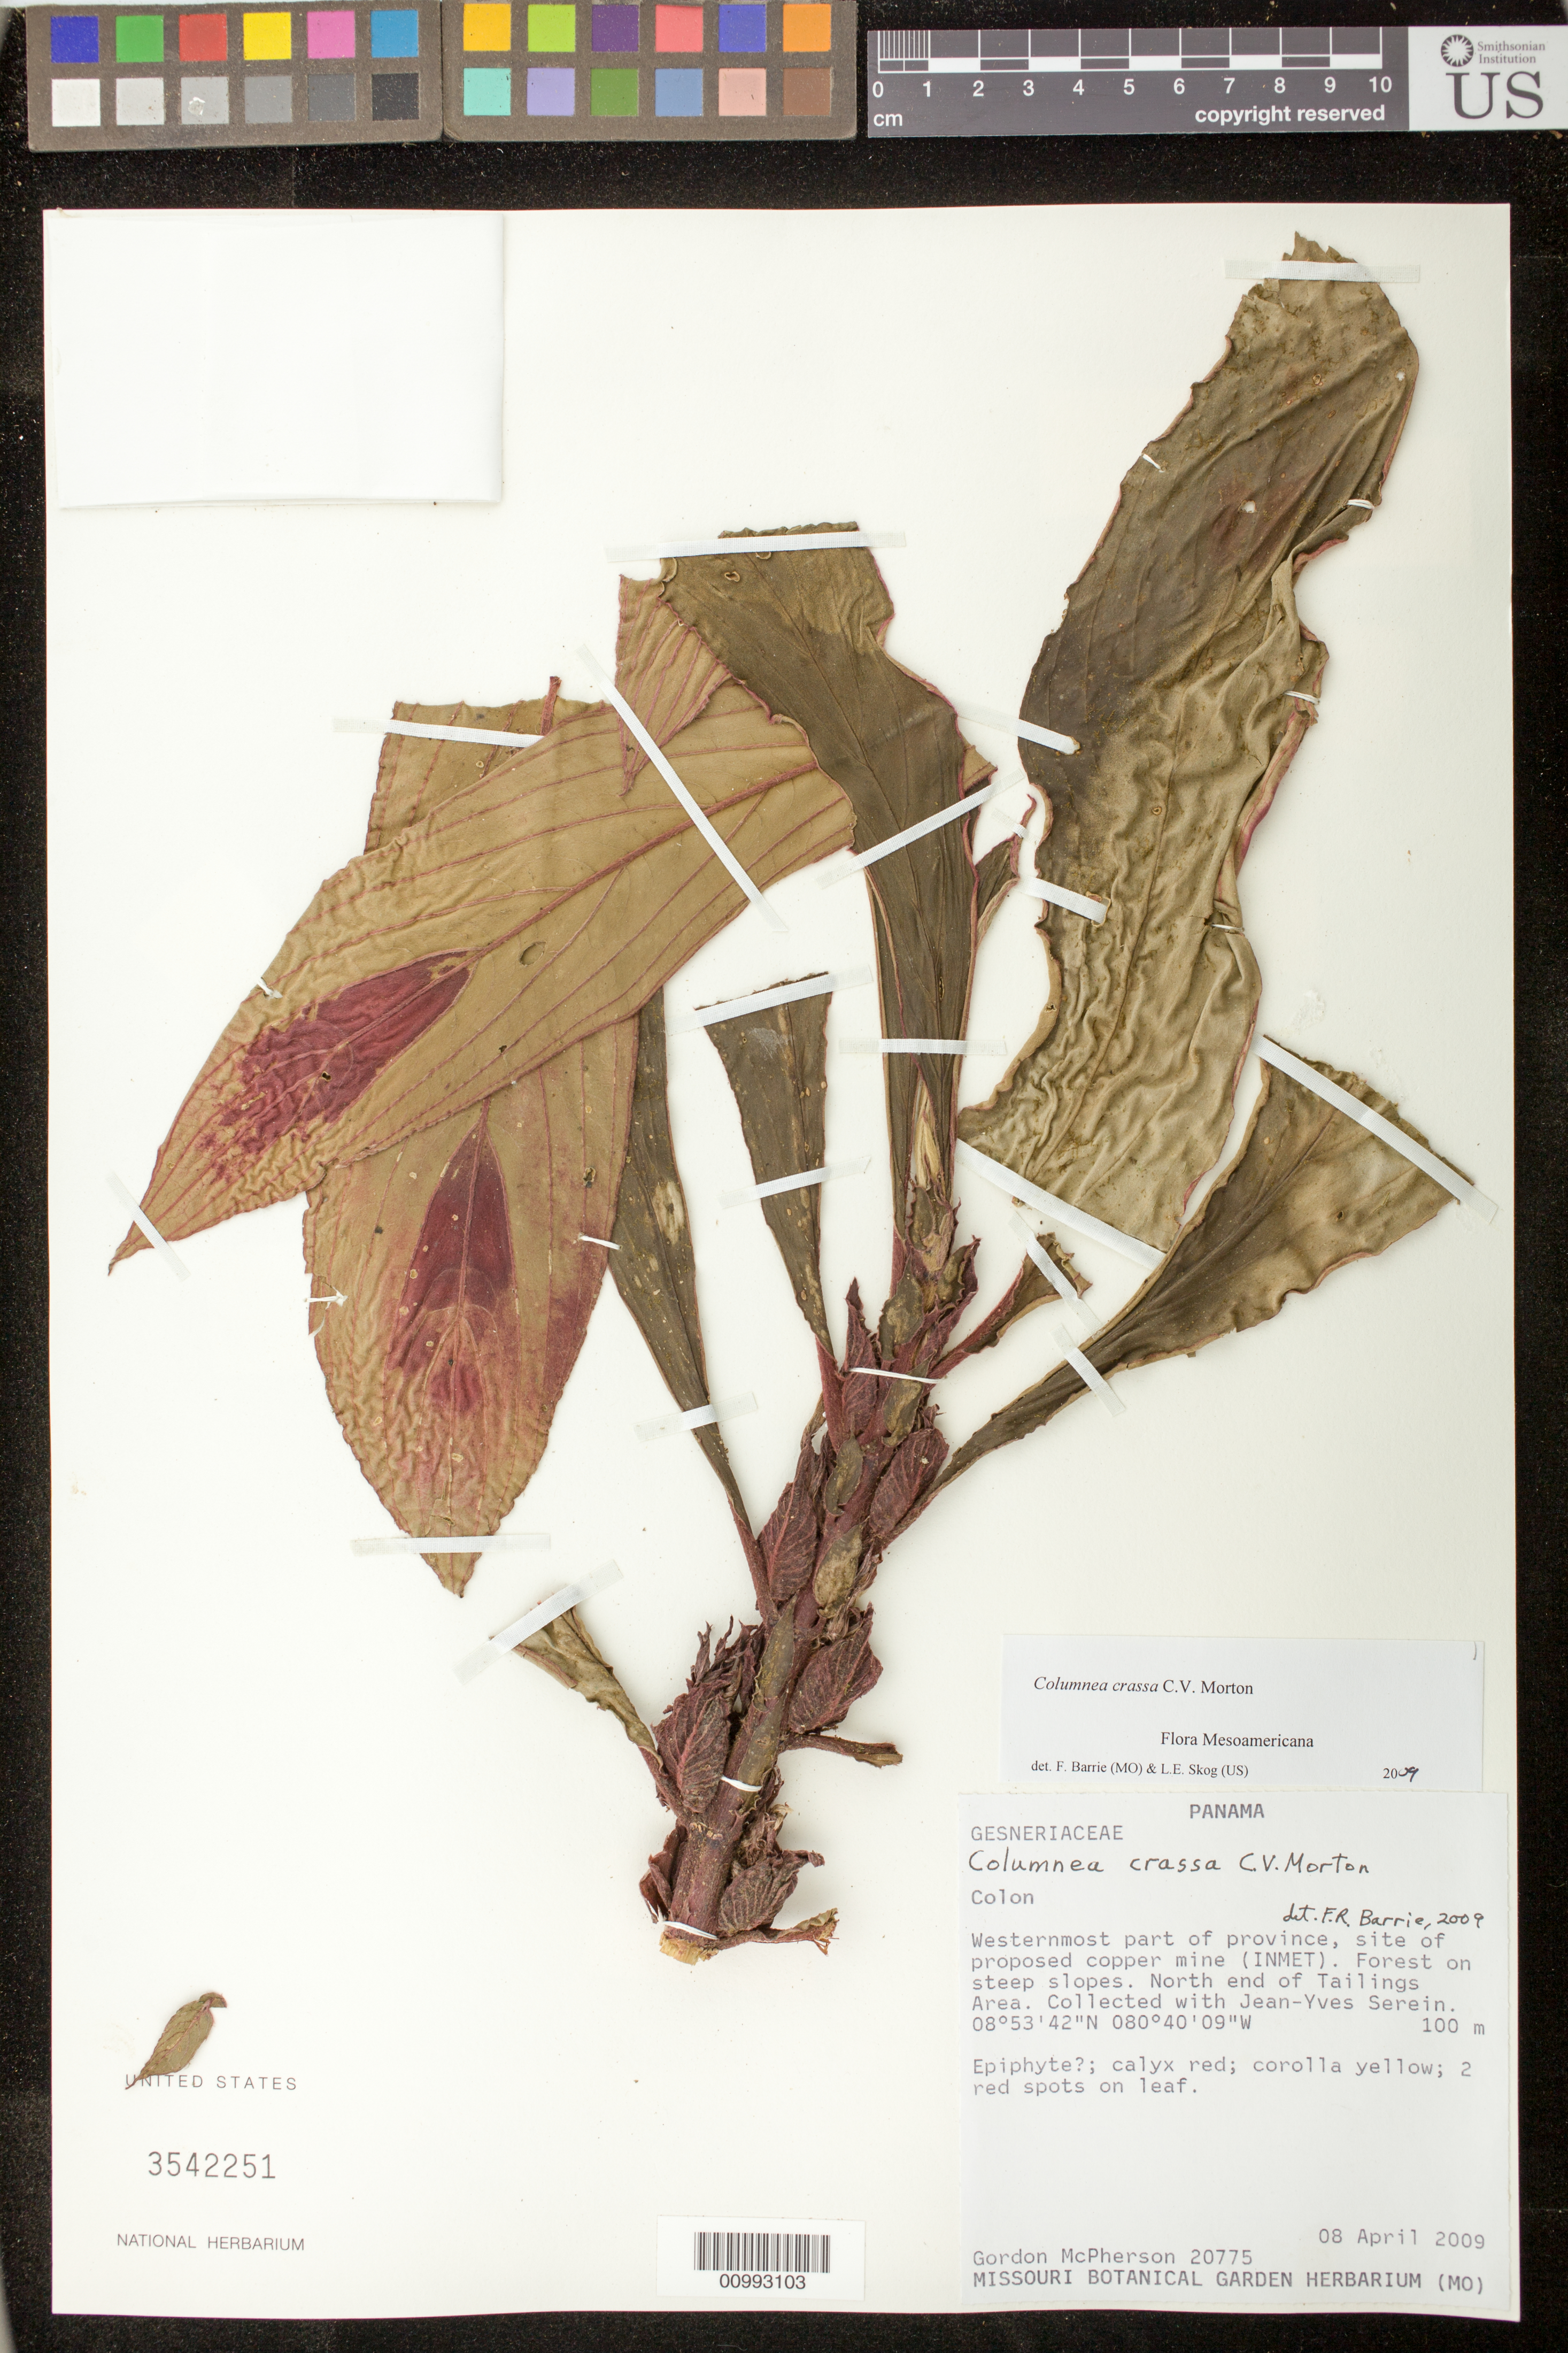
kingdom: Plantae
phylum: Tracheophyta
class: Magnoliopsida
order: Lamiales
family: Gesneriaceae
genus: Columnea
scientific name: Columnea crassa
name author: C.V. Morton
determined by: Barrie, F. R.; Skog, Laurence E.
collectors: G. D. McPherson & J. Serein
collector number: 20775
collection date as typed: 08 Apr 2009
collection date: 2009-04-08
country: Panama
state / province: Colón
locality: Westernmost part of province, site of proposed copper mine (INMET), north end of Tailings area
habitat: Forest on steep slopes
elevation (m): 100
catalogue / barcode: US 3542251